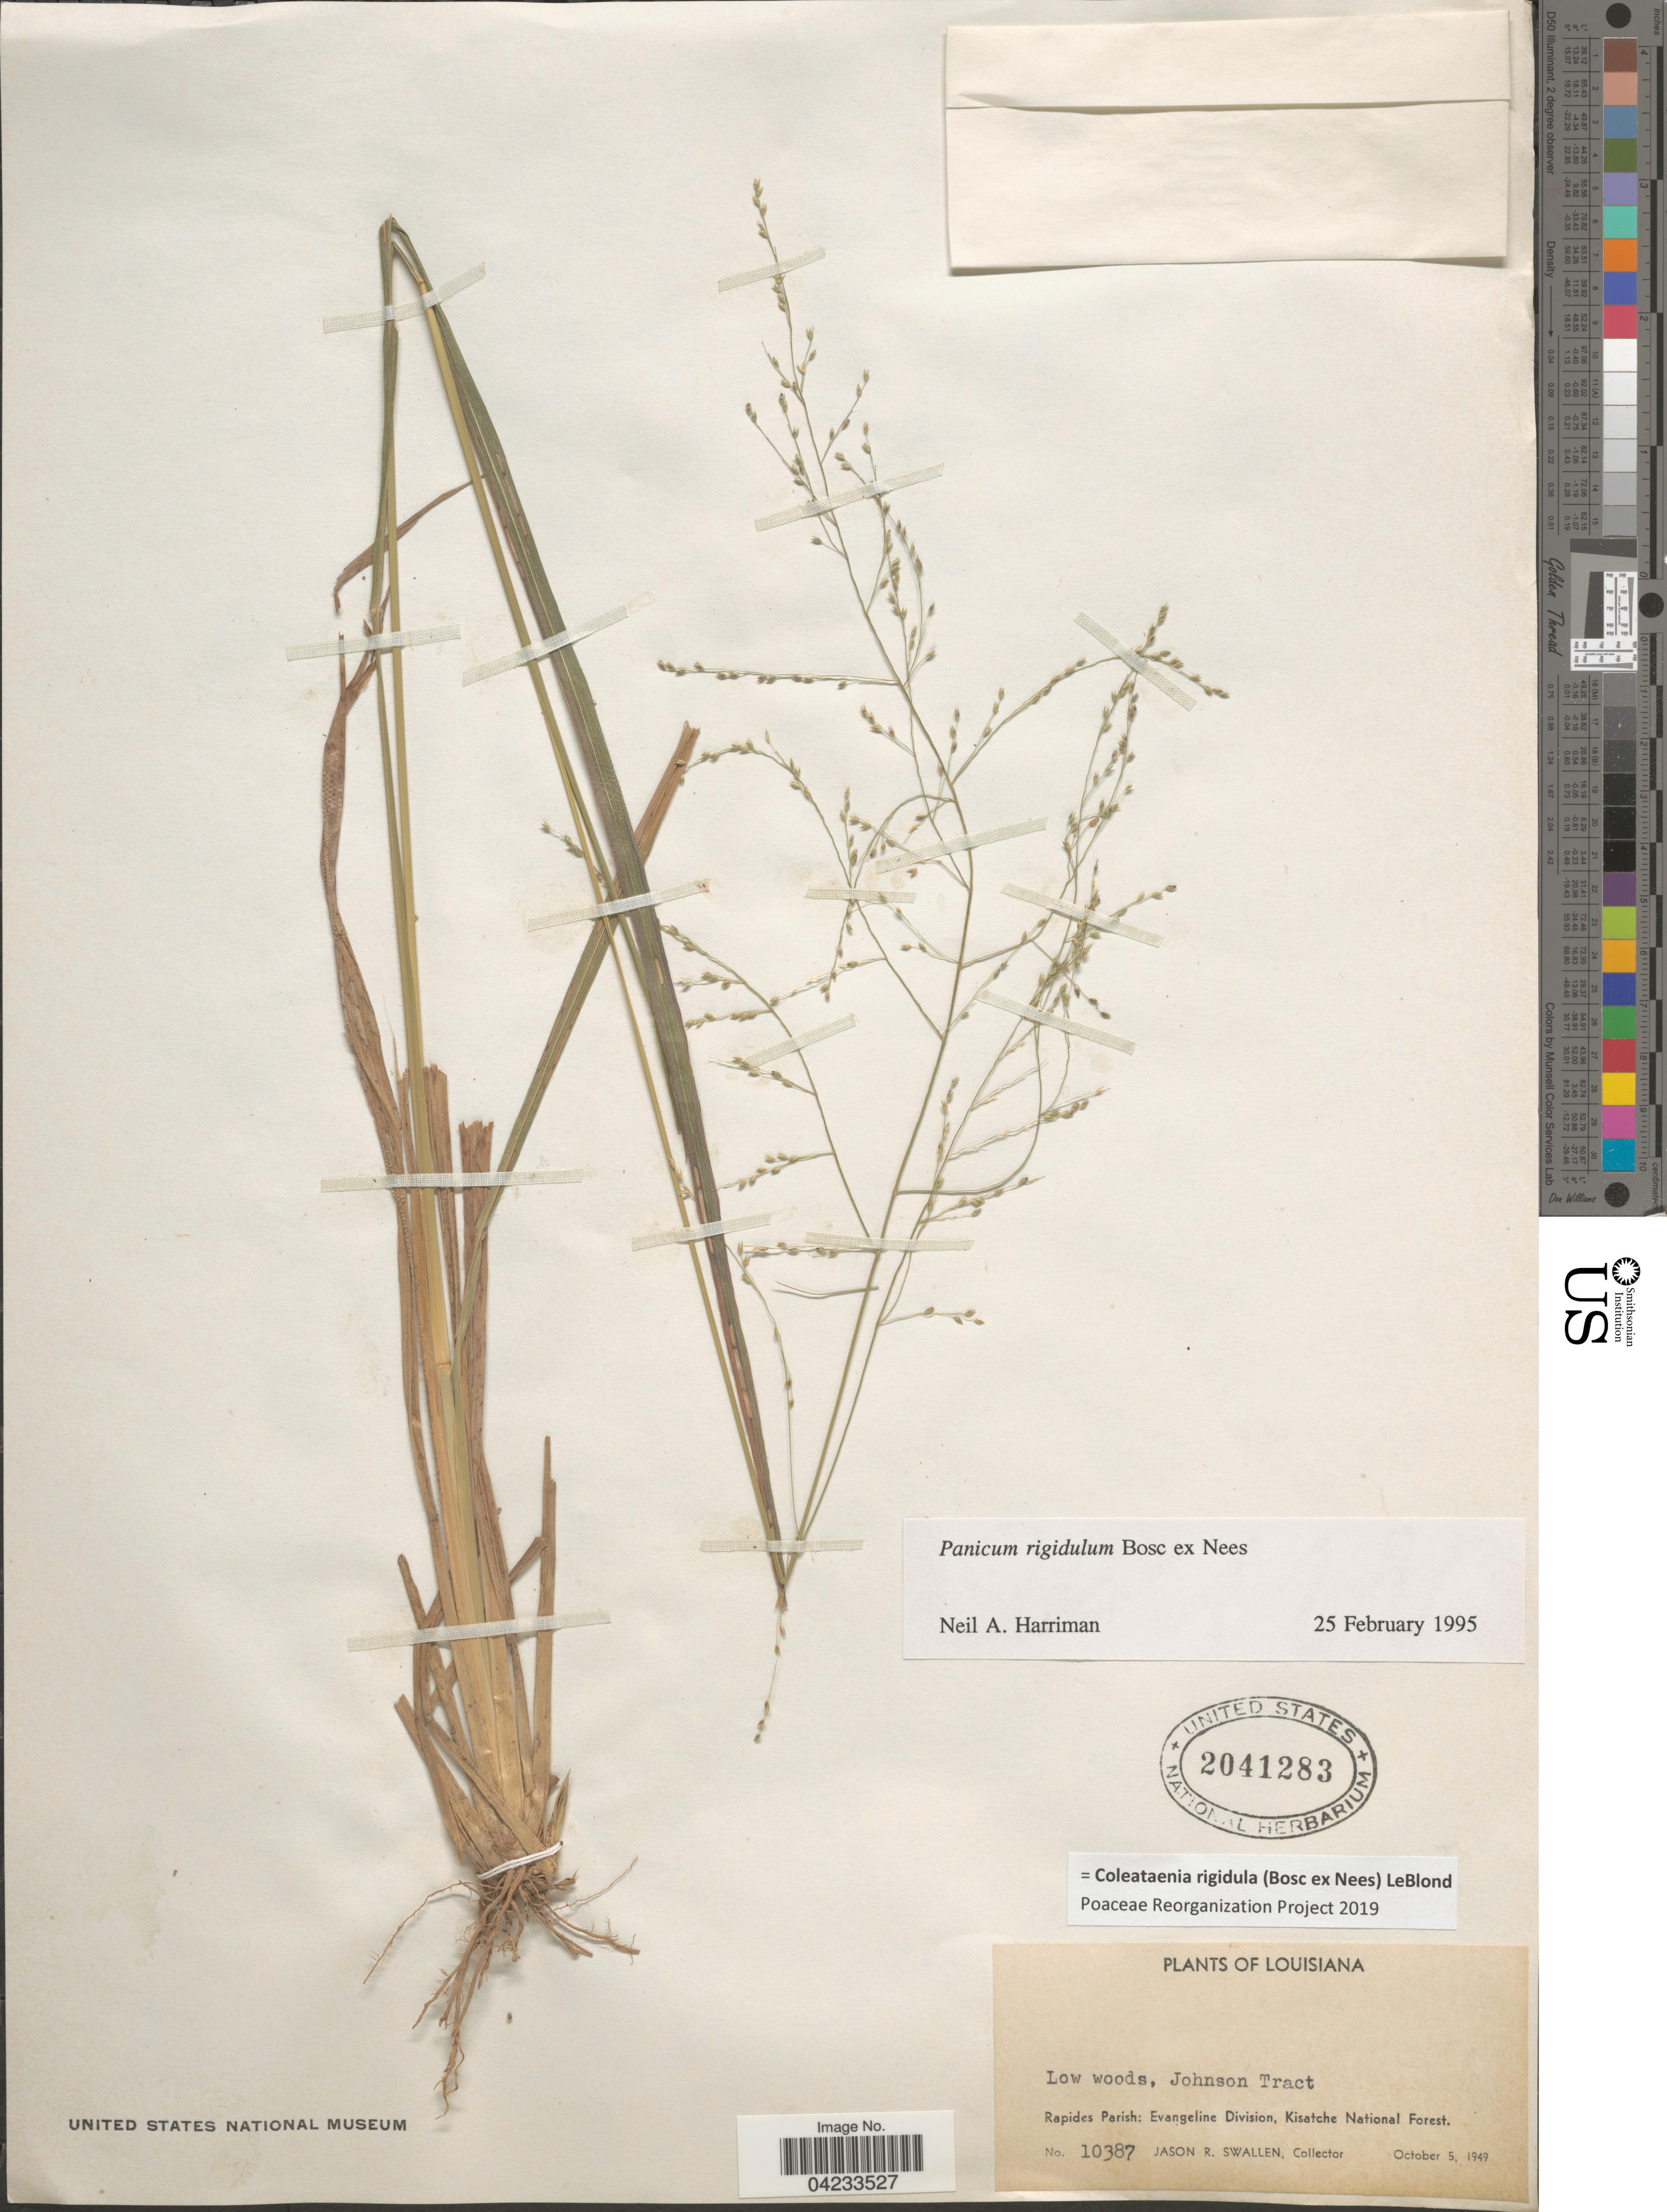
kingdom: Plantae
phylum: Tracheophyta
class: Liliopsida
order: Poales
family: Poaceae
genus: Coleataenia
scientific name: Coleataenia rigidula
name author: (Bosc ex Nees) LeBlond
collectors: J. R. Swallen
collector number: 10387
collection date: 1949-10-05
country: United States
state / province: Louisiana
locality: Low woods, Johnson Tract. Rapides Parish: Evangeline Division, Kisatche National Forest.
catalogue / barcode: US 2041283